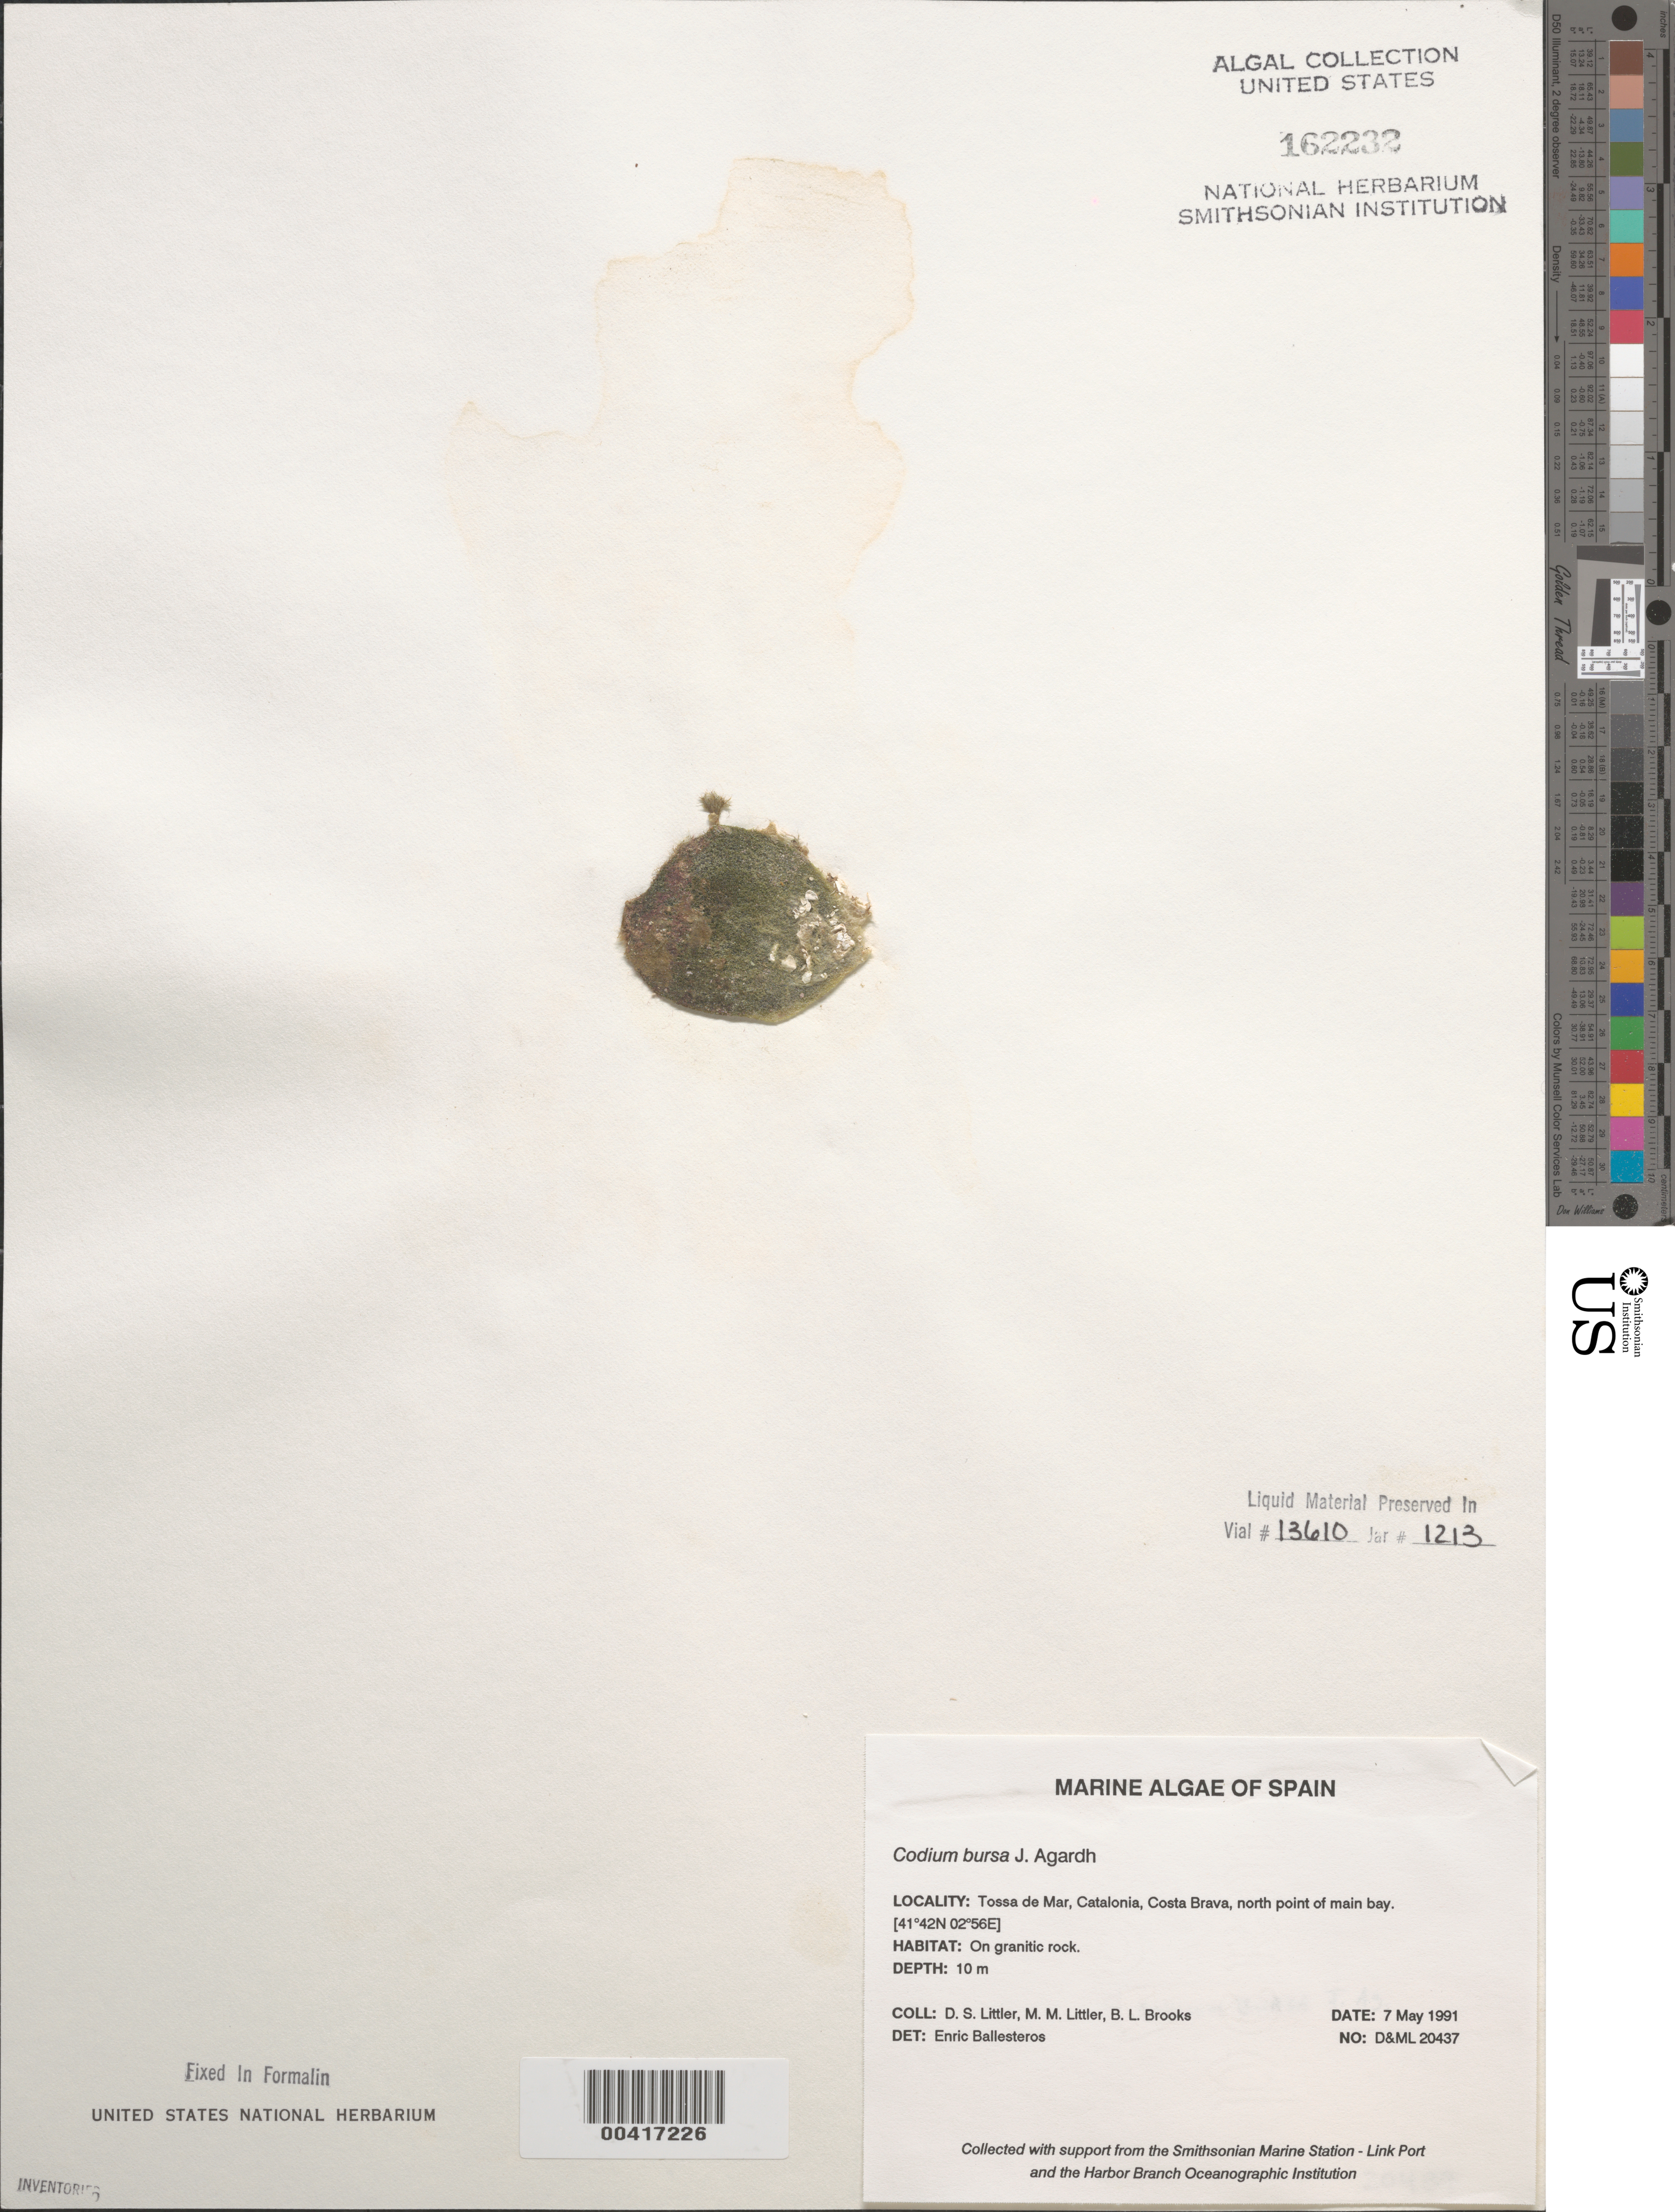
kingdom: Plantae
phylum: Chlorophyta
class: Ulvophyceae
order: Bryopsidales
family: Codiaceae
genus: Codium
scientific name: Codium bursa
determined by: Ballesteros, E.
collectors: D. S. Littler, M. M. Littler & B. Brooks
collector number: D&ML 20437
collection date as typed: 07 May 1991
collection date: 1991-05-07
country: Spain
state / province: Catalunya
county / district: Girona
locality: Tossa de mar, costa brava, catalonia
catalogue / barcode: US 162232